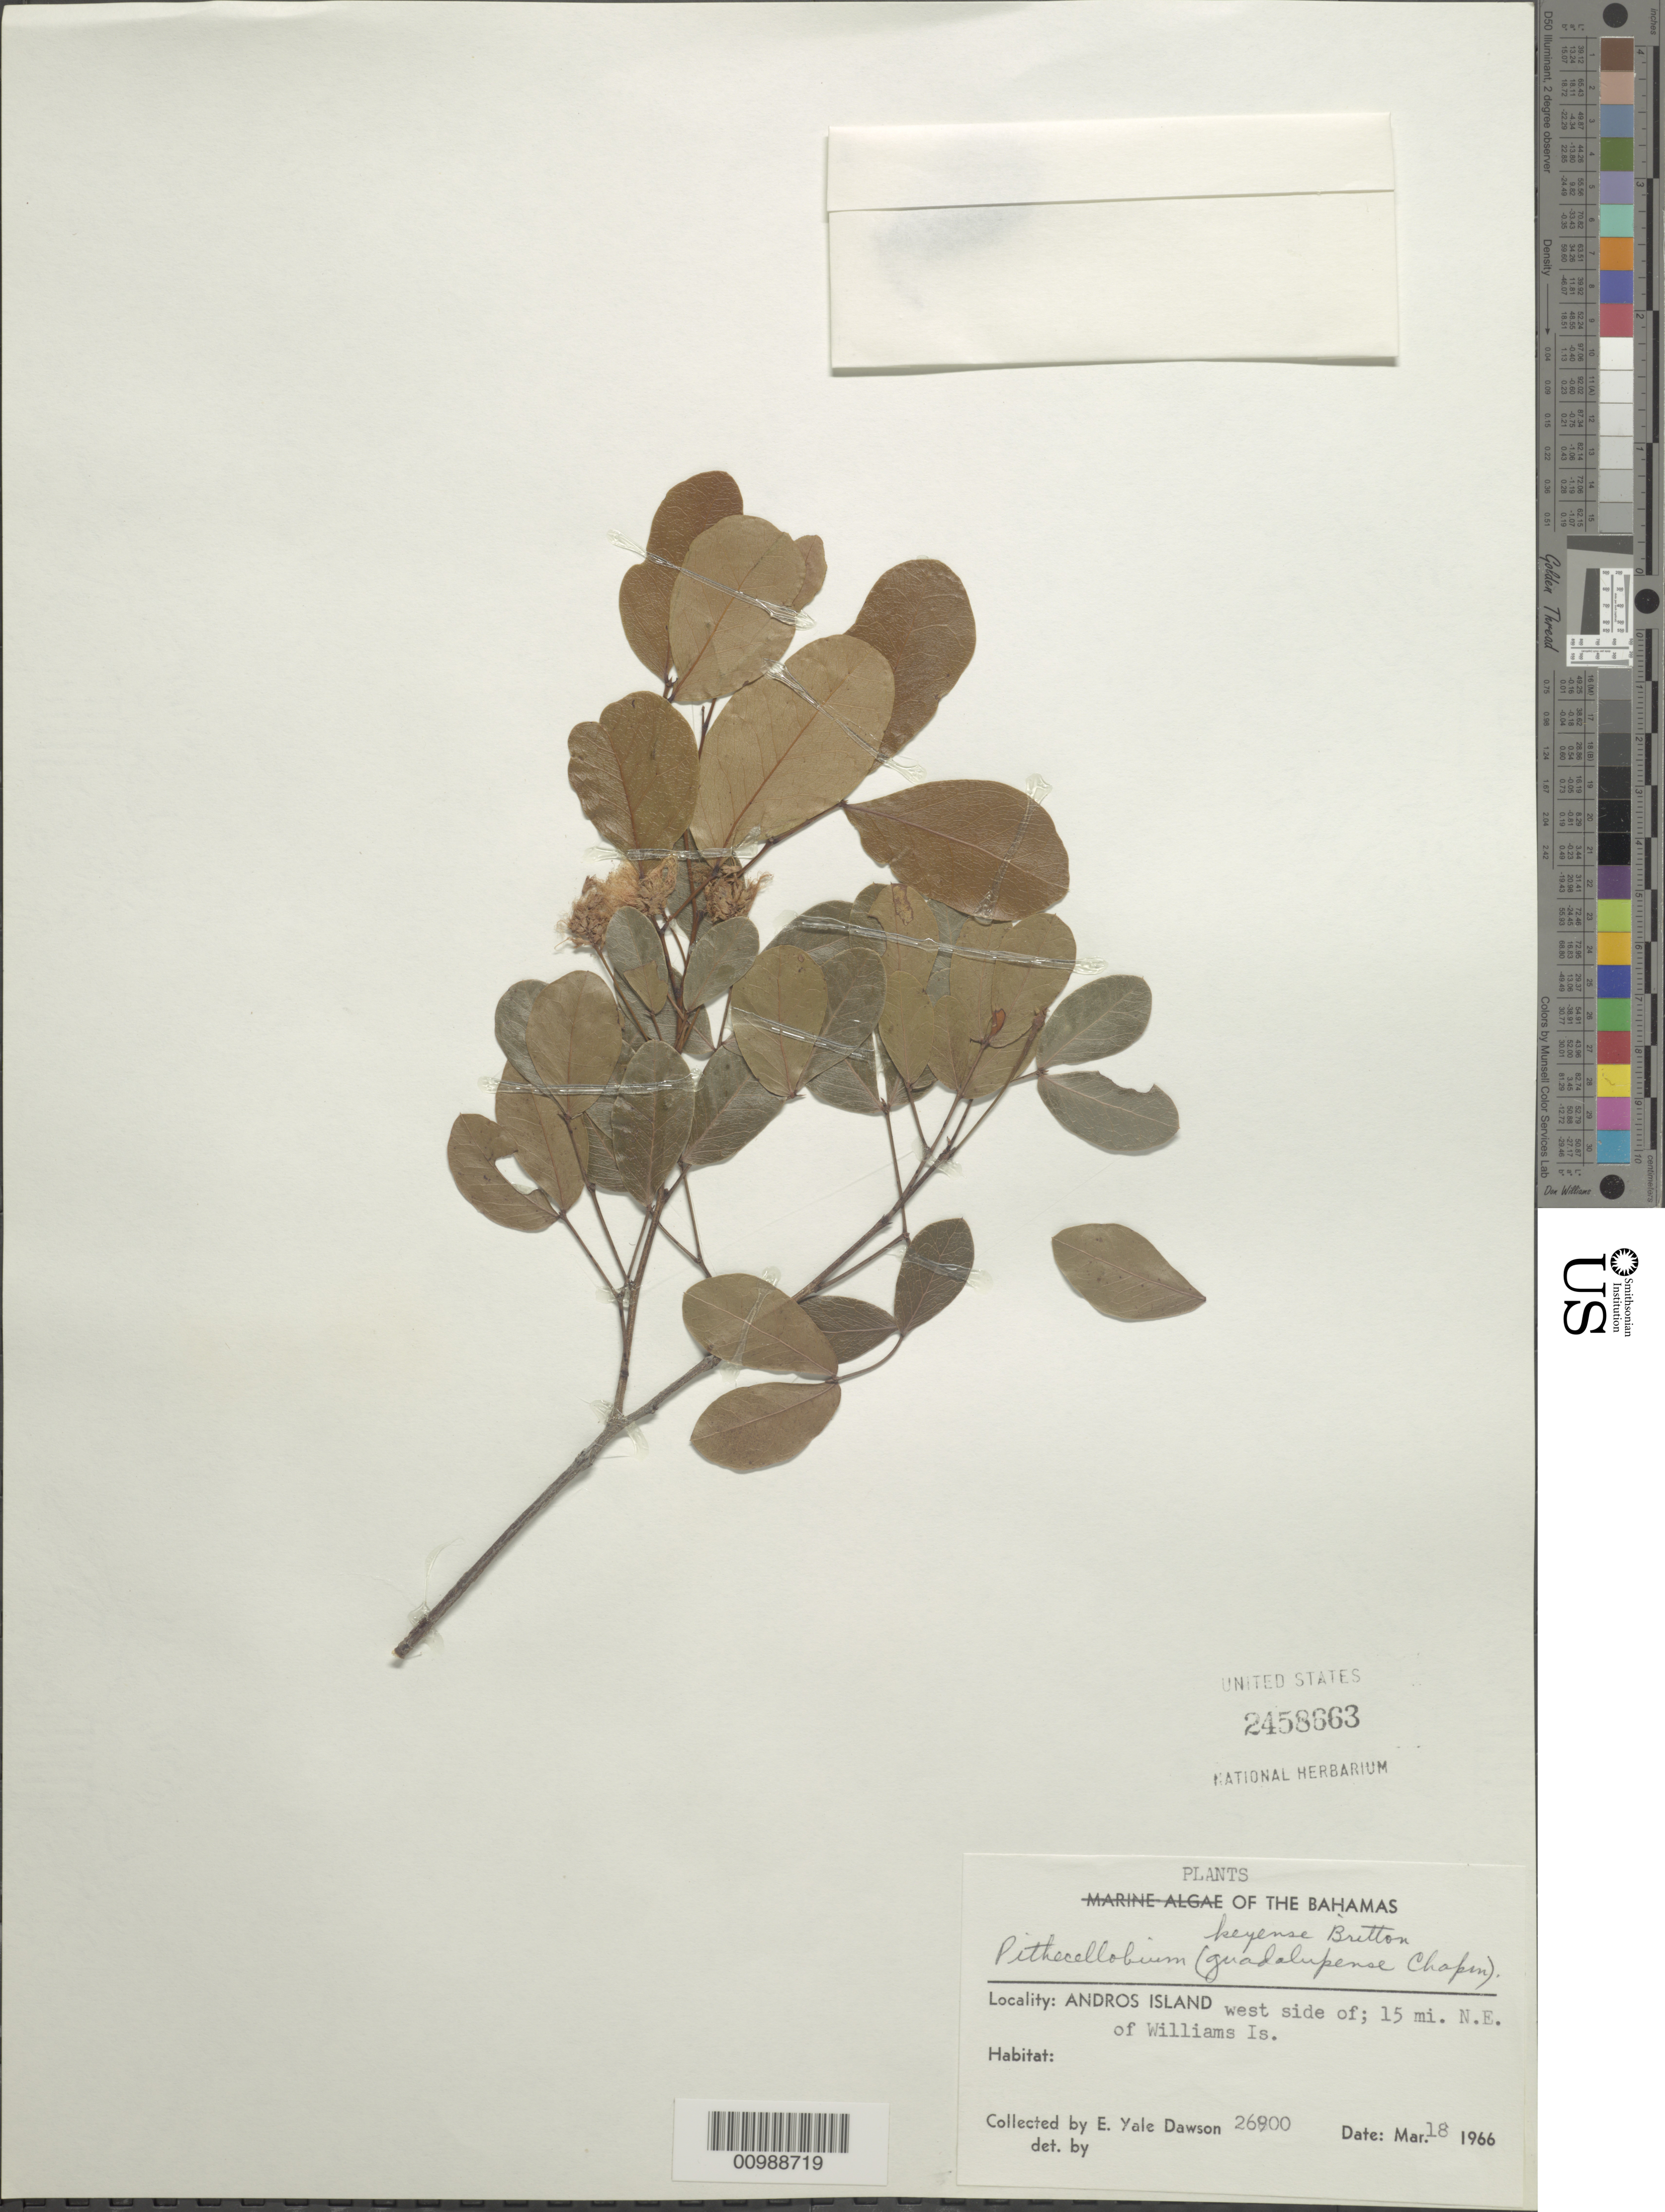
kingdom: Plantae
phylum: Tracheophyta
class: Magnoliopsida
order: Fabales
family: Fabaceae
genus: Pithecellobium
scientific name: Pithecellobium keyense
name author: Britton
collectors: E. Y. Dawson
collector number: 26900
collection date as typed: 18 Mar 1966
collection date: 1966-03-18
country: Bahamas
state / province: North Andros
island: Andros I.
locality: W side of Andros Island, 15 NE of Williams Island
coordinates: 0 N, 0 E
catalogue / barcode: US 2458669